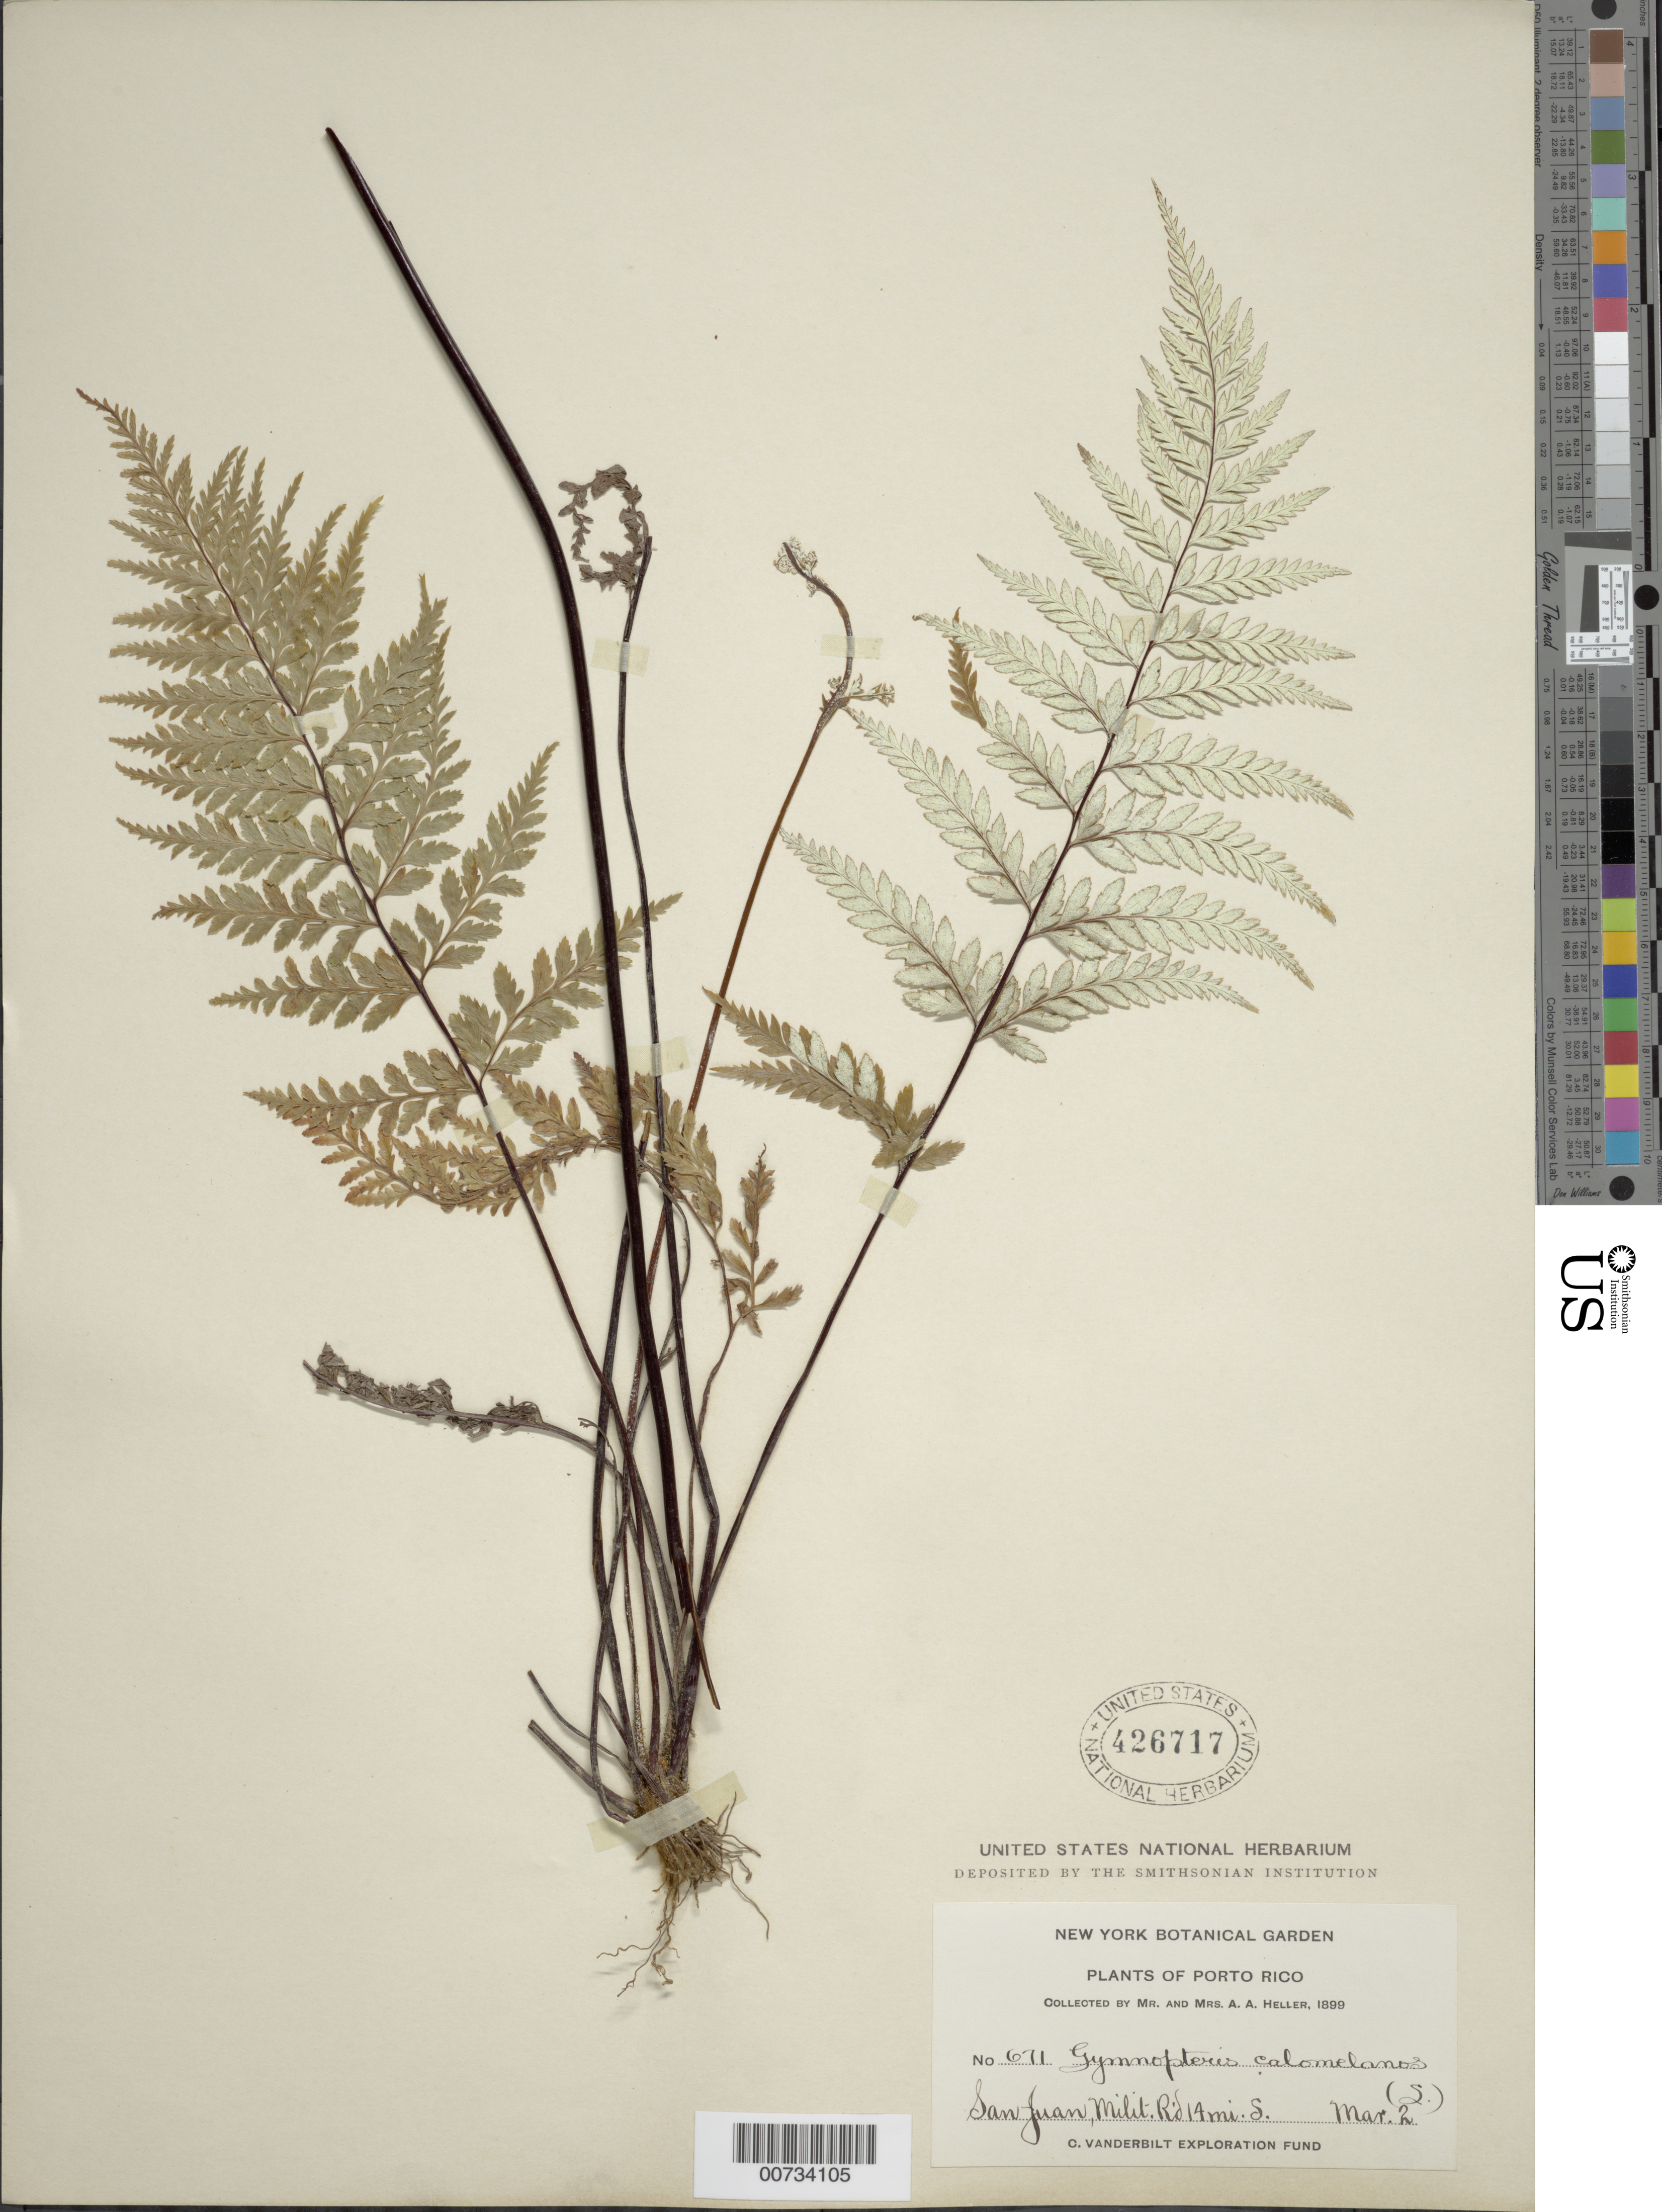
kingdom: Plantae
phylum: Tracheophyta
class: Polypodiopsida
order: Polypodiales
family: Pteridaceae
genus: Pityrogramma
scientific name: Pityrogramma calomelanos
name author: (L.) Link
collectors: A. A. Heller & E. G. Heller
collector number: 671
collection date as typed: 02 Mar 1899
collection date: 1899-03-02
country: Puerto Rico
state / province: San Juan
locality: San Juan, Military Road 14 mi S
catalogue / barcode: US 426717